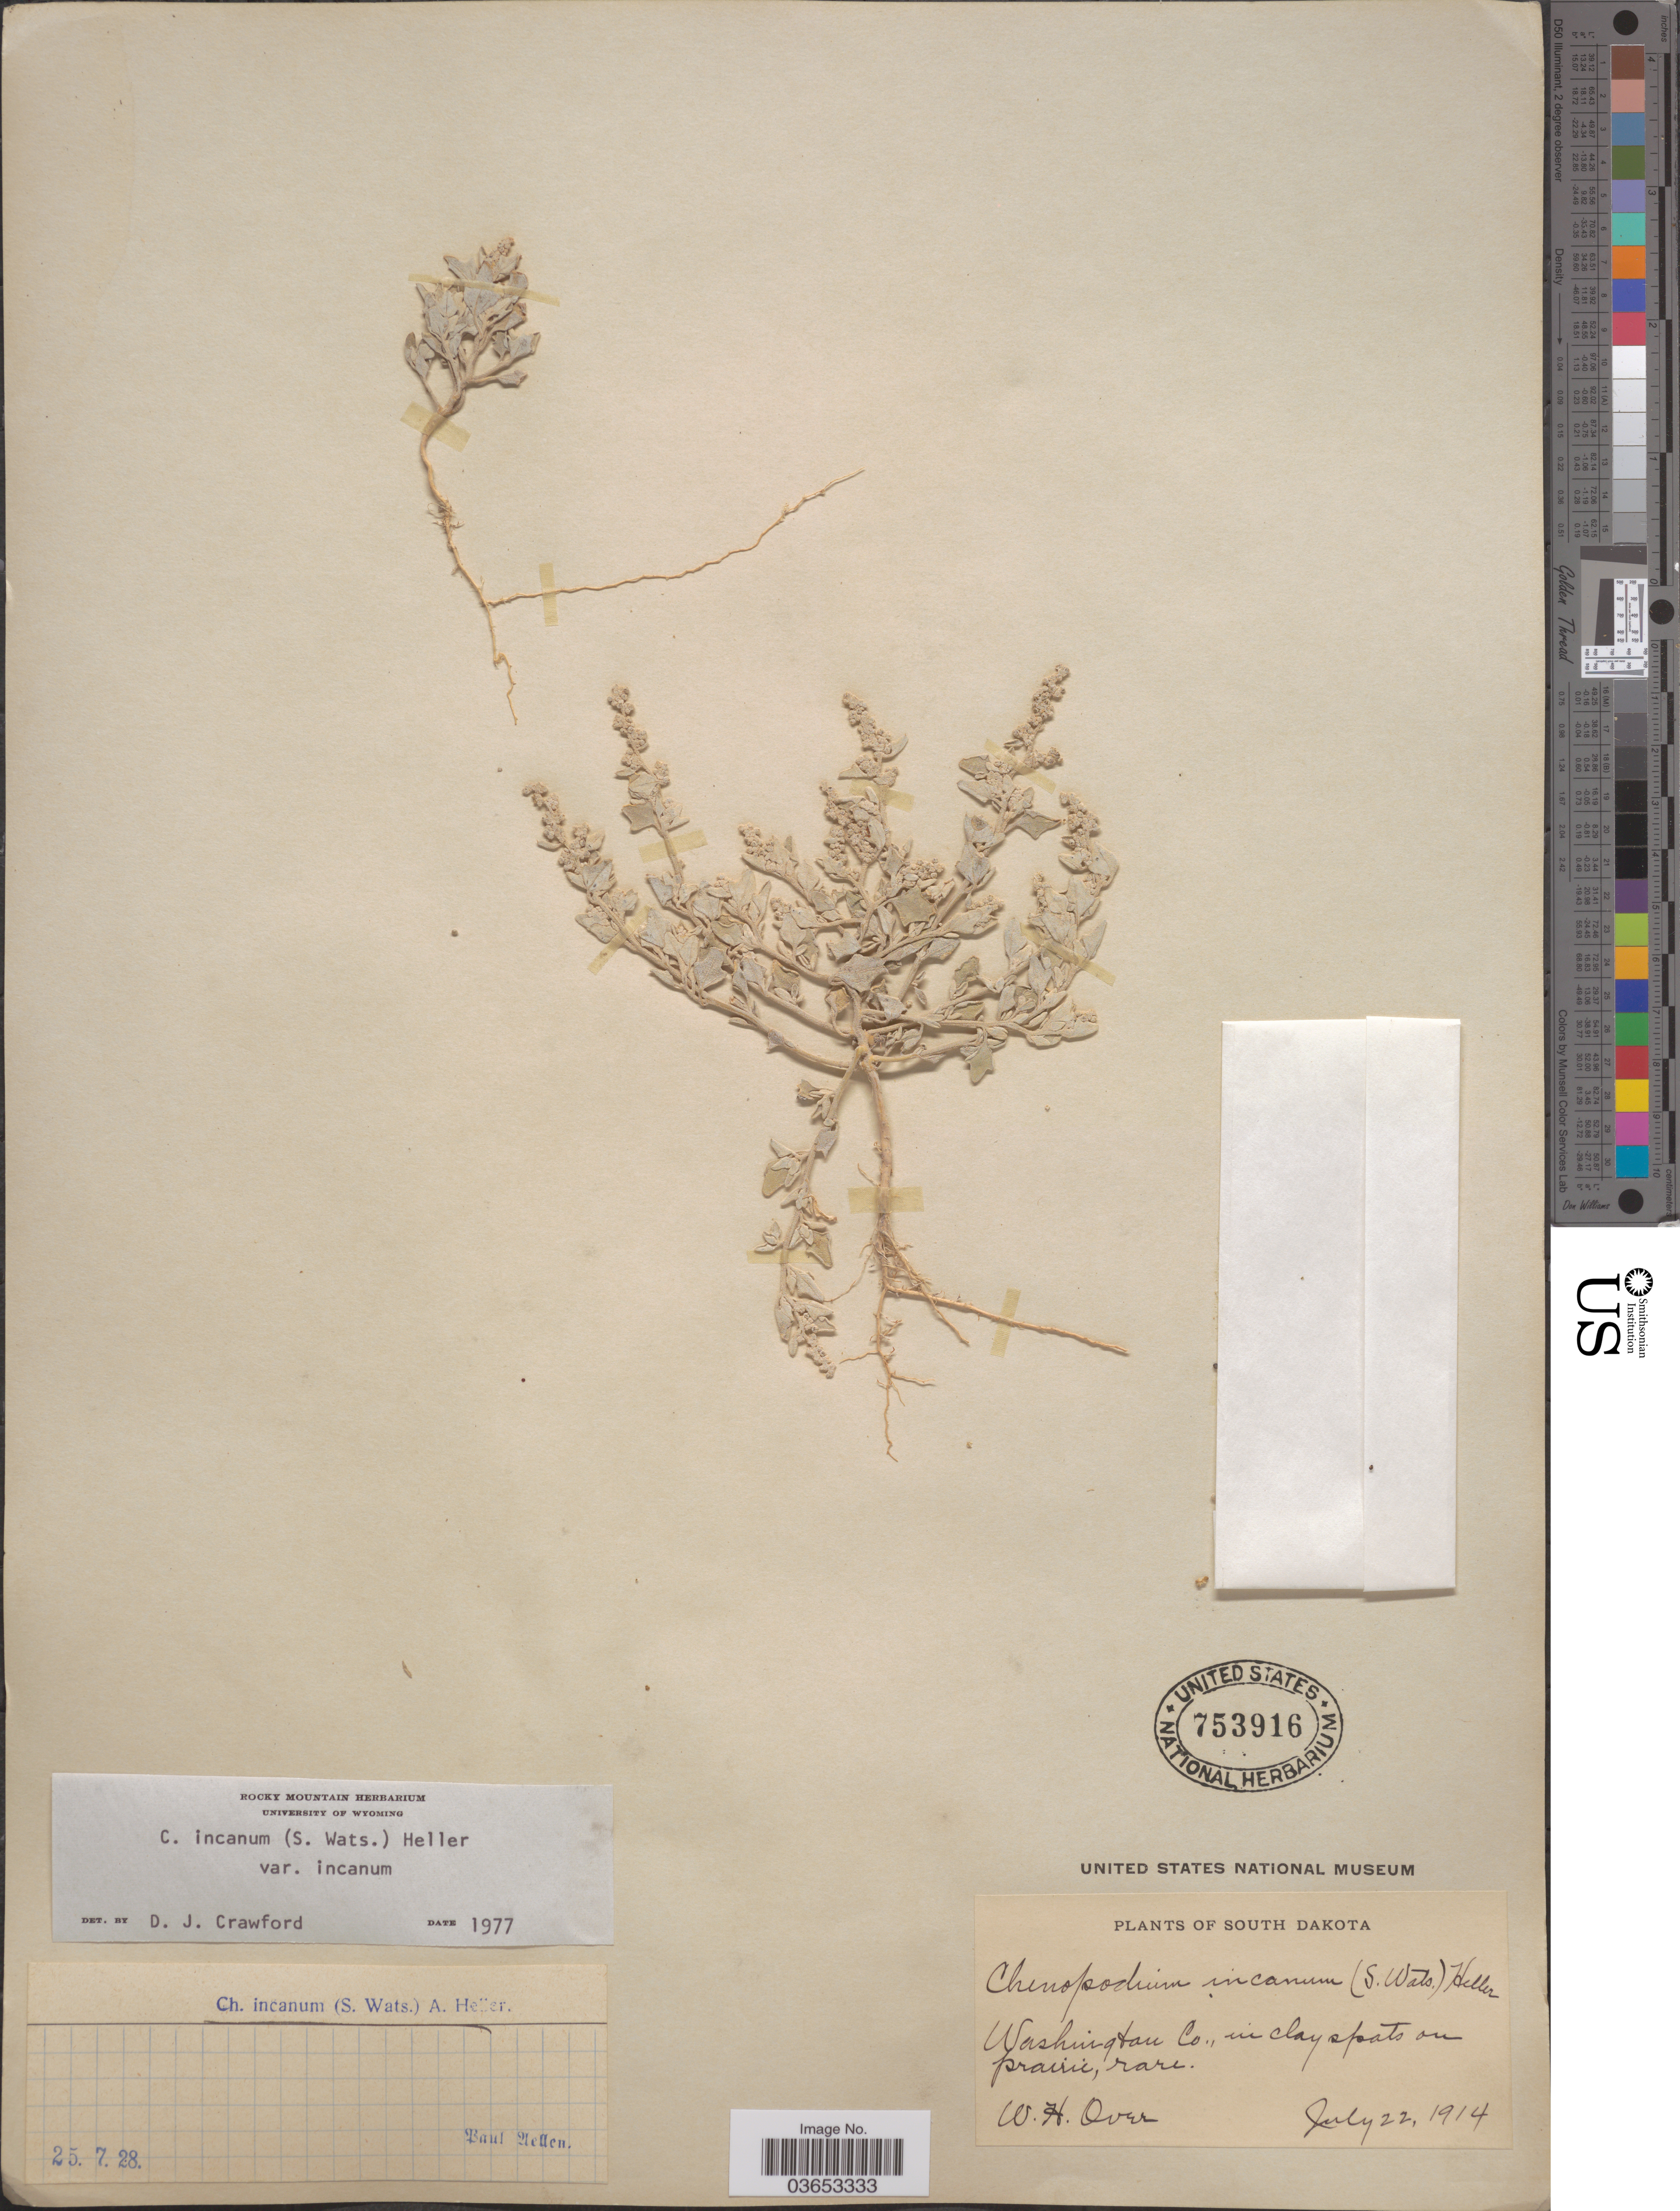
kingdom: Plantae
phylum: Tracheophyta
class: Magnoliopsida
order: Caryophyllales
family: Amaranthaceae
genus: Chenopodium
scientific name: Chenopodium incanum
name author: (S. Watson) A. Heller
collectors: W. Over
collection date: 1914-07-22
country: United States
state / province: South Dakota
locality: Washington Co.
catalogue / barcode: US 753916